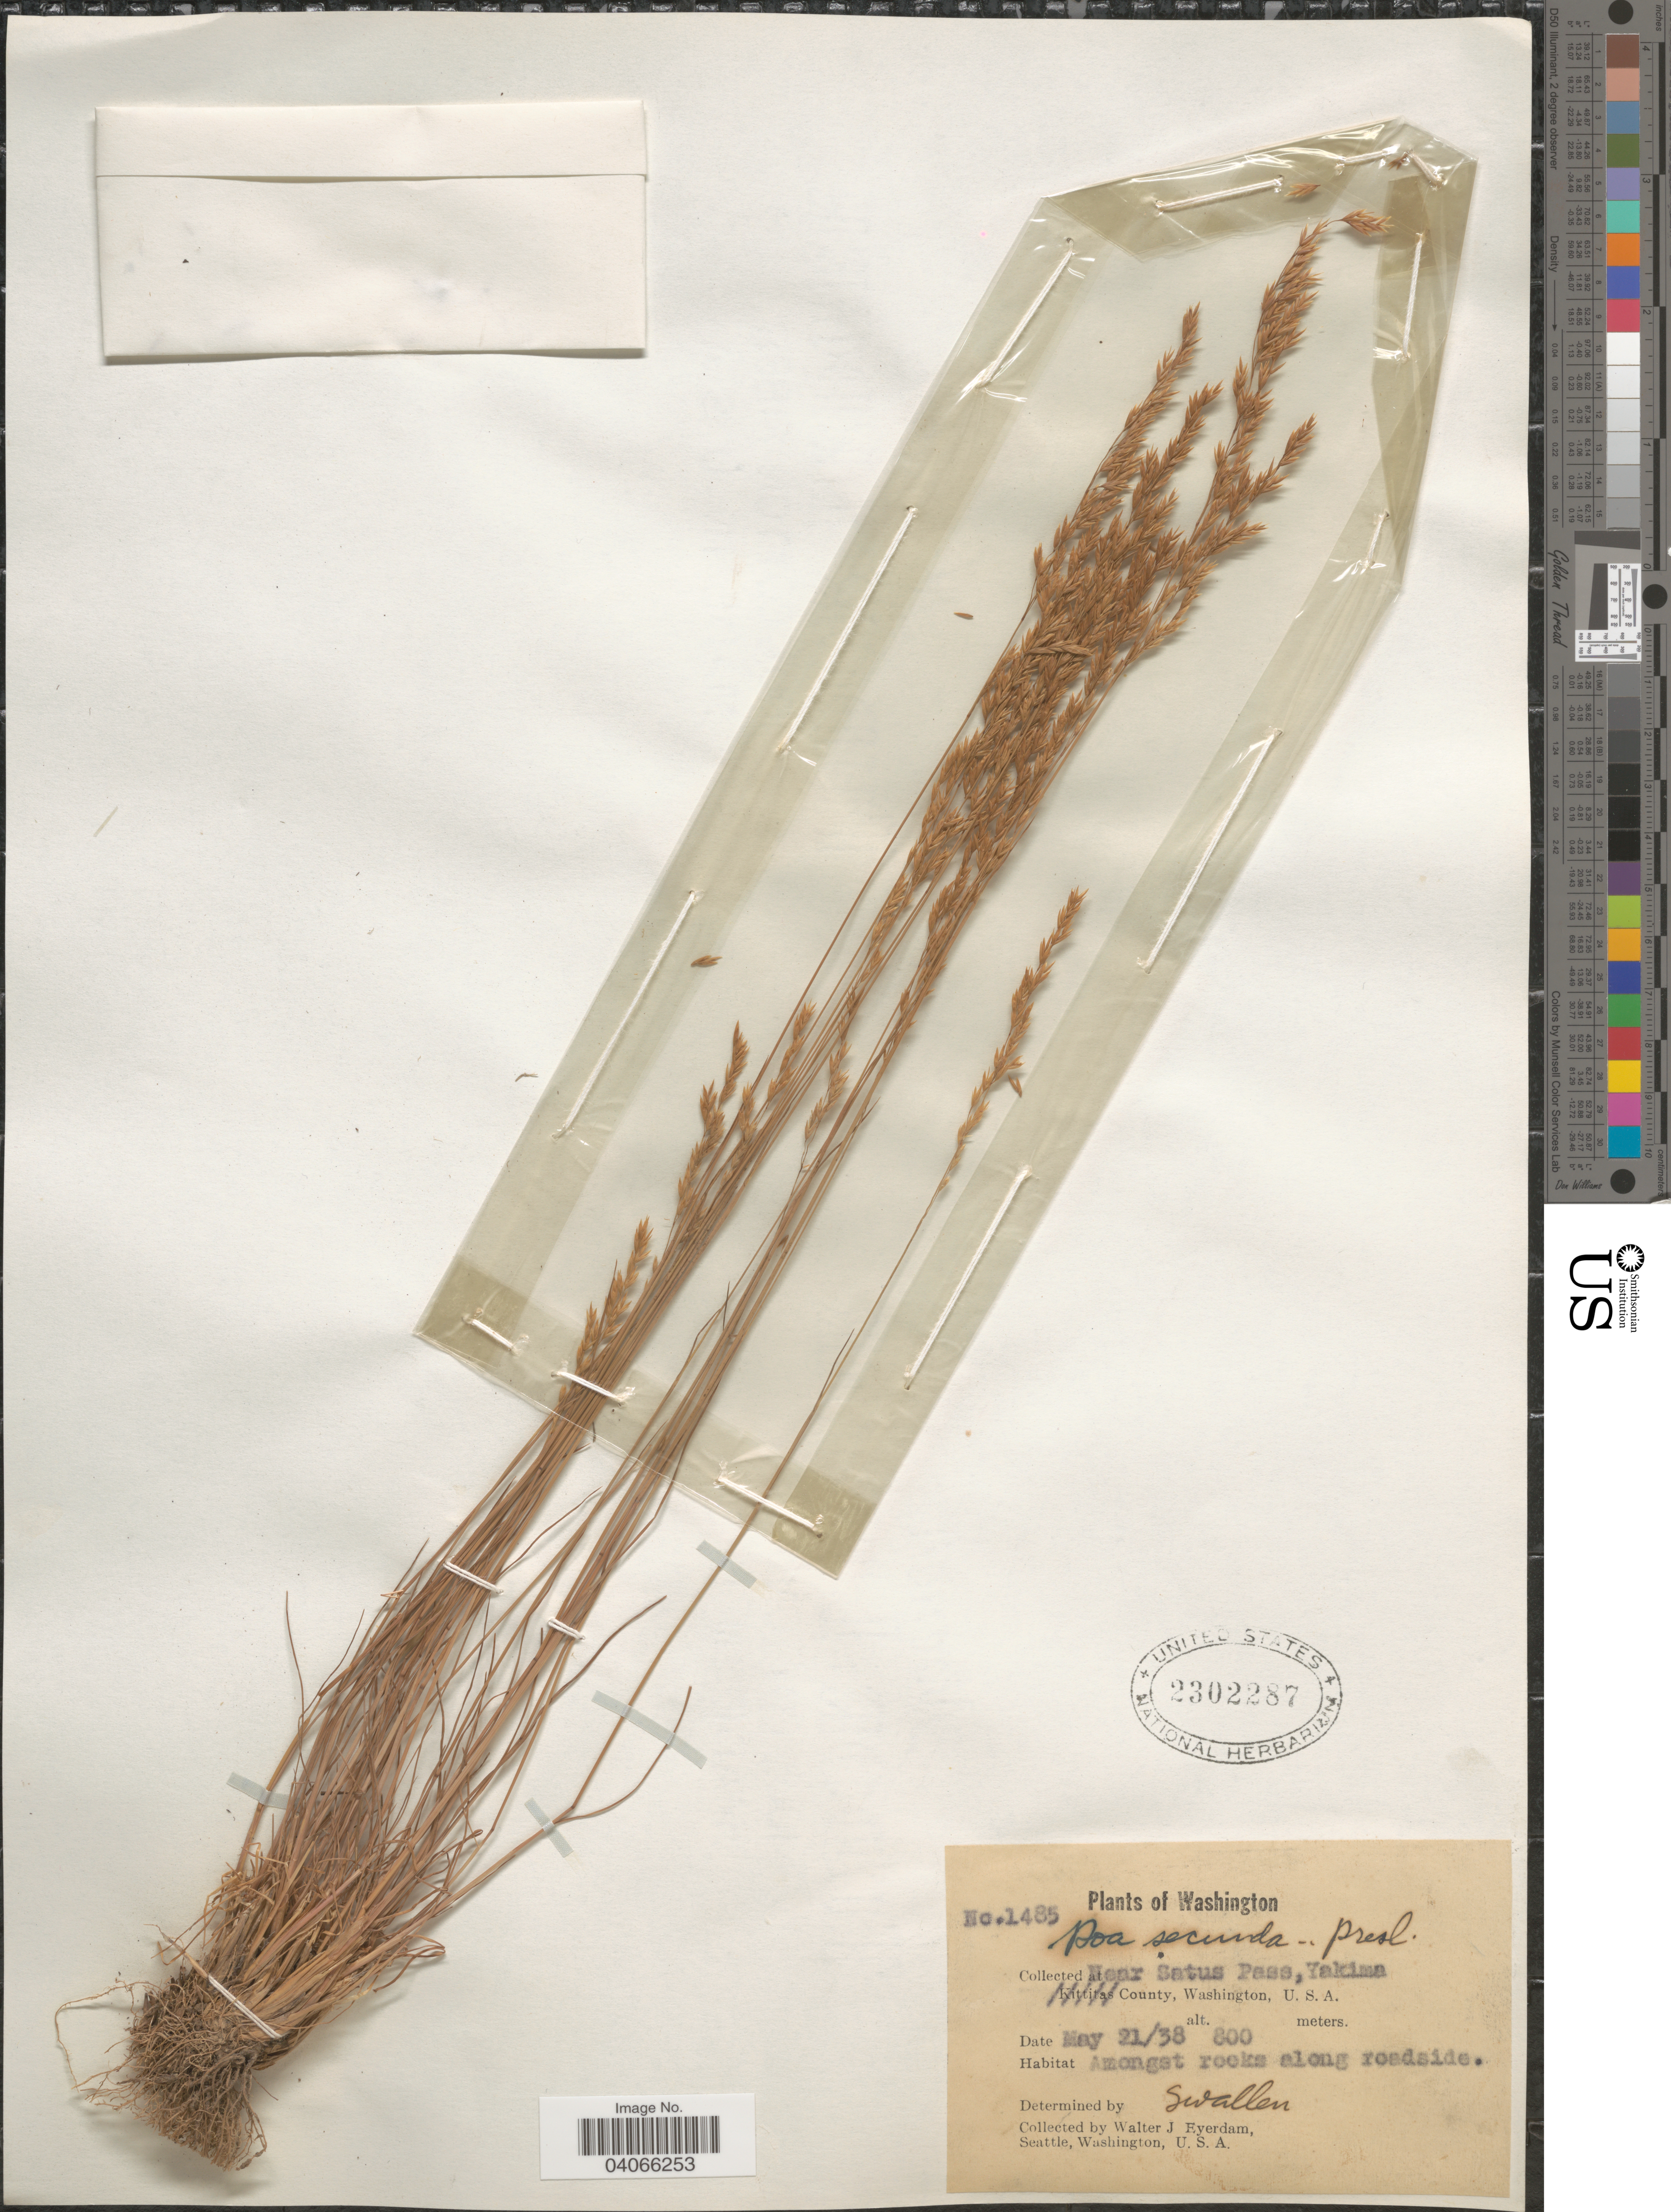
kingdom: Plantae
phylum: Tracheophyta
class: Liliopsida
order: Poales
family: Poaceae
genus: Poa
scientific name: Poa secunda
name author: J. Presl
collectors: W. J. Eyerdam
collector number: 1485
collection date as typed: Transcribed d/m/y: 21/5/38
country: United States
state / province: Washington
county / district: Yakima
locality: Near Satus Pass, Yakima County.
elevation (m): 800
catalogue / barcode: US 2302287